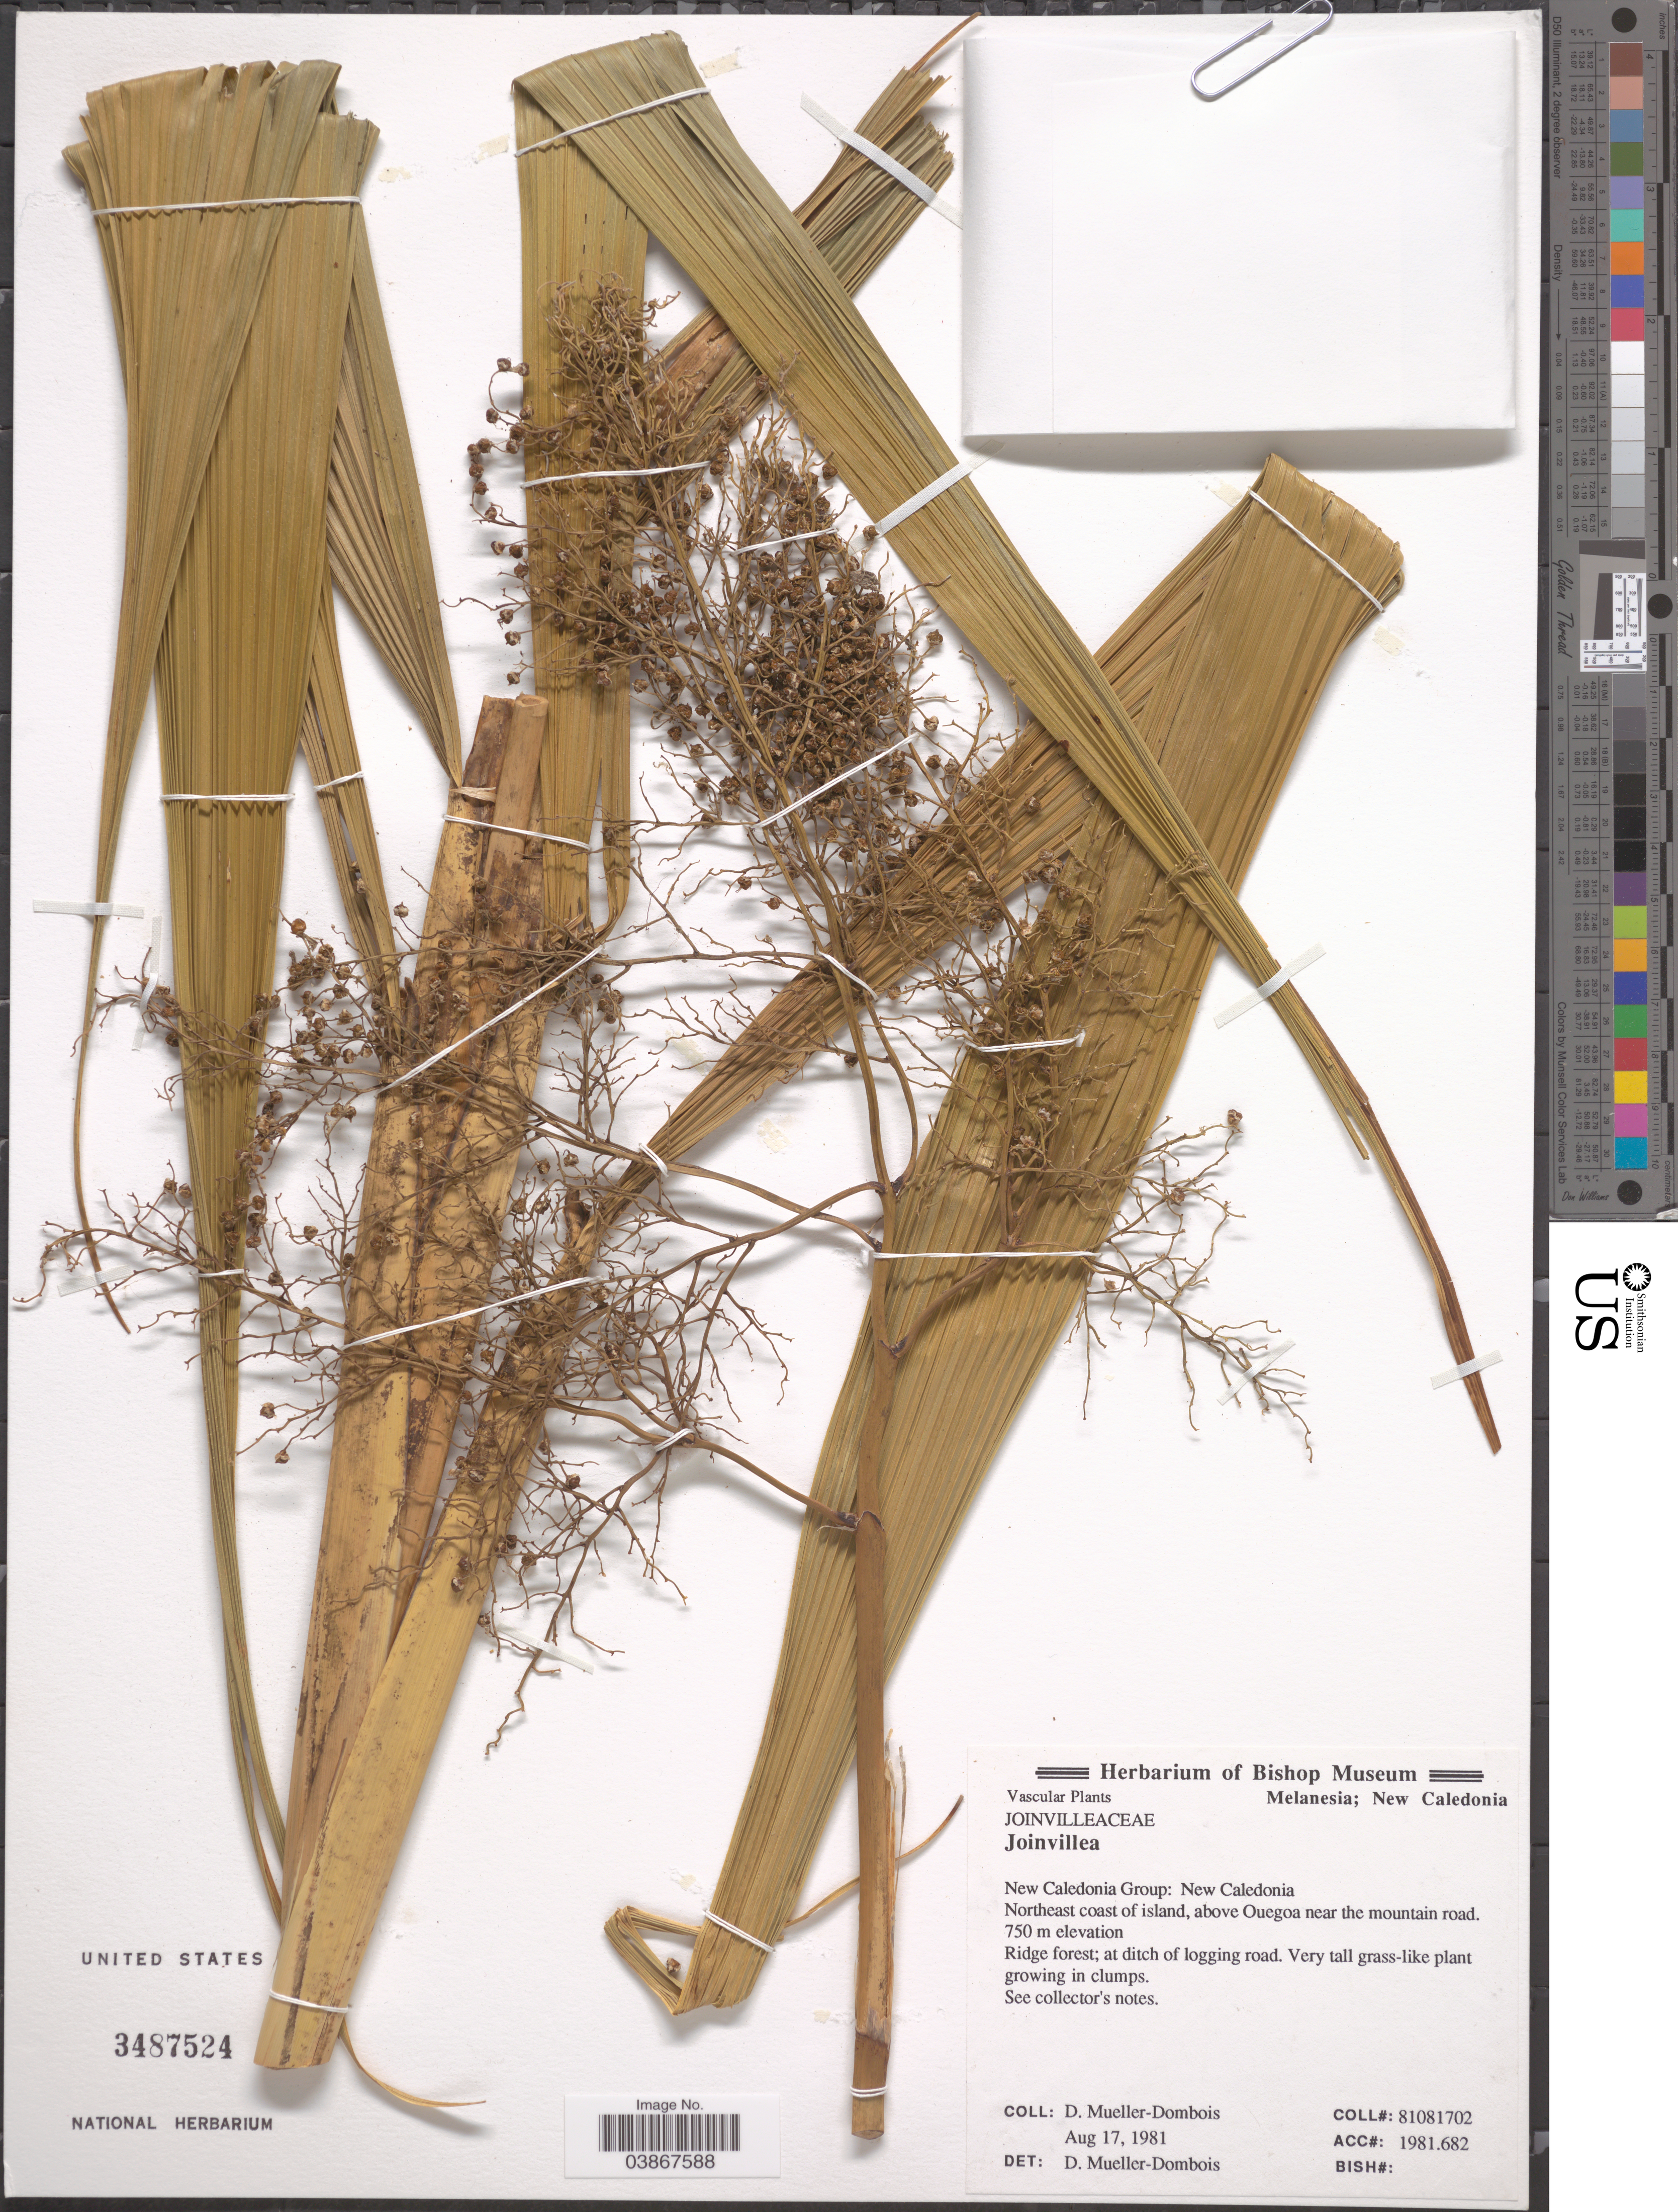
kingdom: Plantae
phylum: Tracheophyta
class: Liliopsida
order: Poales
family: Joinvilleaceae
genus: Joinvillea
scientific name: Joinvillea sp.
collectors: D. Mueller-Dombois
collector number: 81081702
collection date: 1981-08-17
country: New Caledonia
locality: New Caledonia Group: New Caledonia. Northeast coast of island, above Ouegoa near the mountain road.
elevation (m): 750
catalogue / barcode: US 3487524